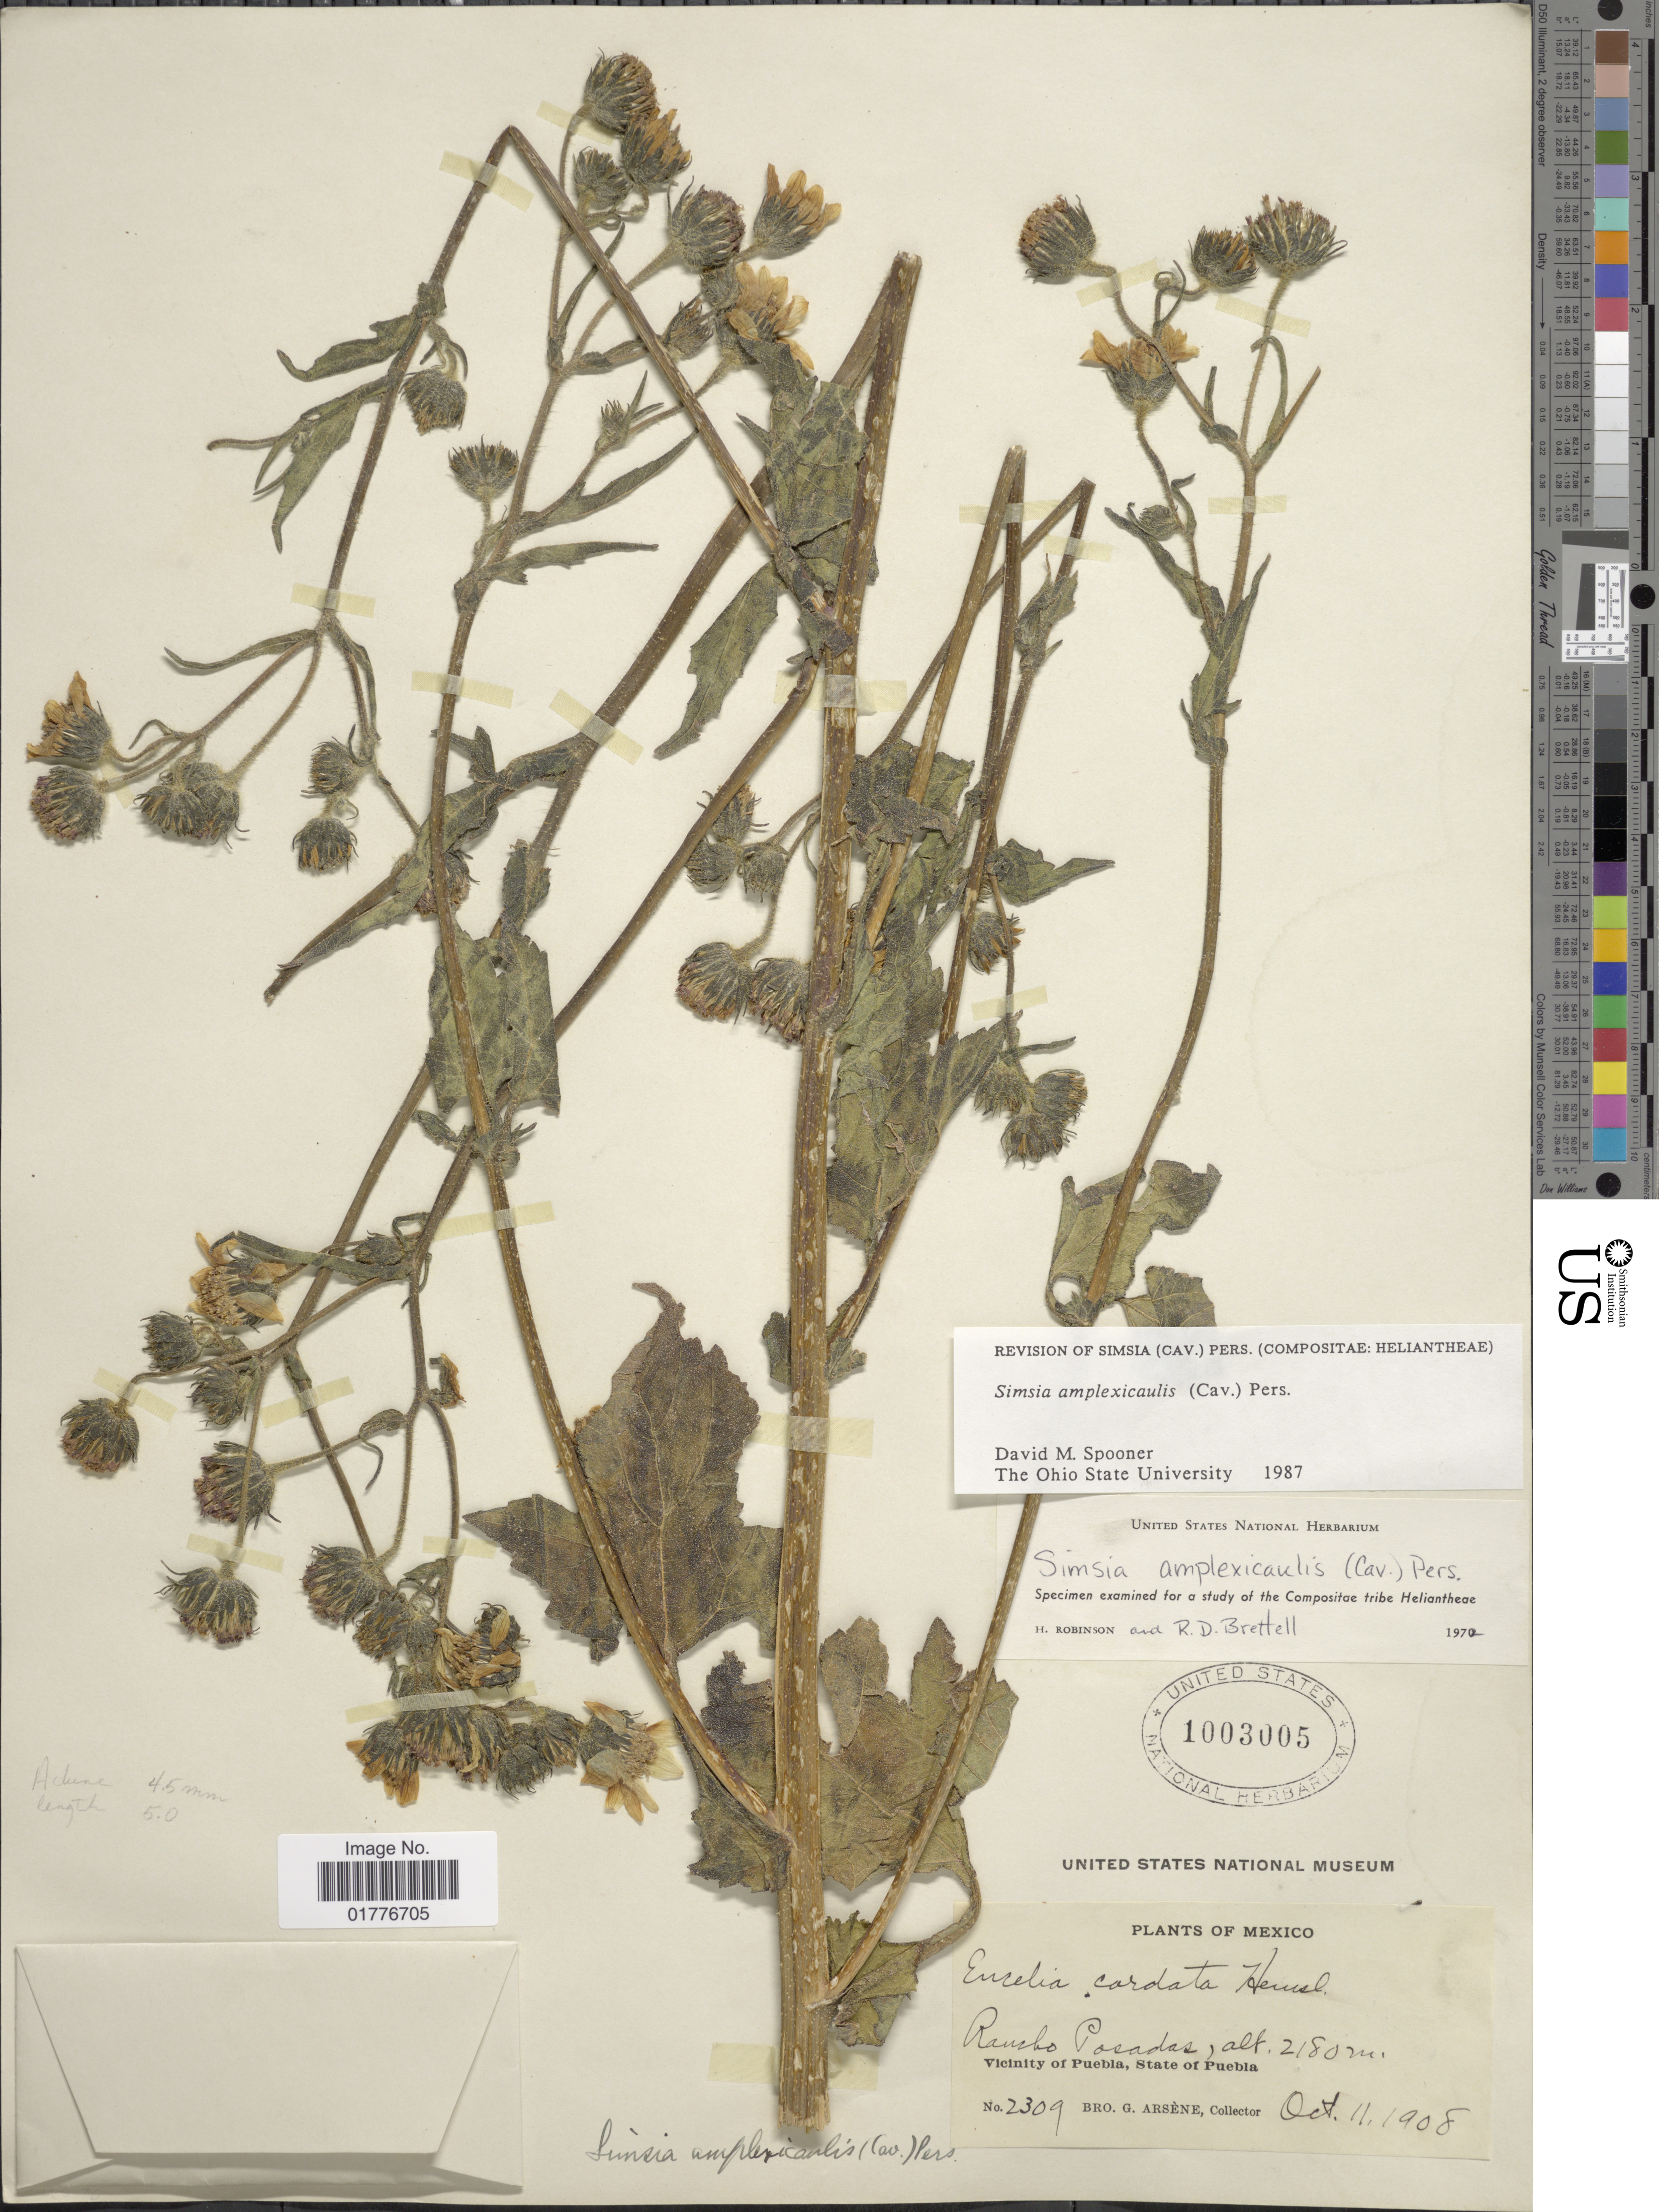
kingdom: Plantae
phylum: Tracheophyta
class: Magnoliopsida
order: Asterales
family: Asteraceae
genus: Simsia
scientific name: Simsia amplexicaulis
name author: (Cav.) Pers.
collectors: Bro. G. Arsène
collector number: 2309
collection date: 1908-10-11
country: Mexico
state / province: Puebla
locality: Rancho Posadas. State of Puebla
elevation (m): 2180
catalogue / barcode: US 1003005